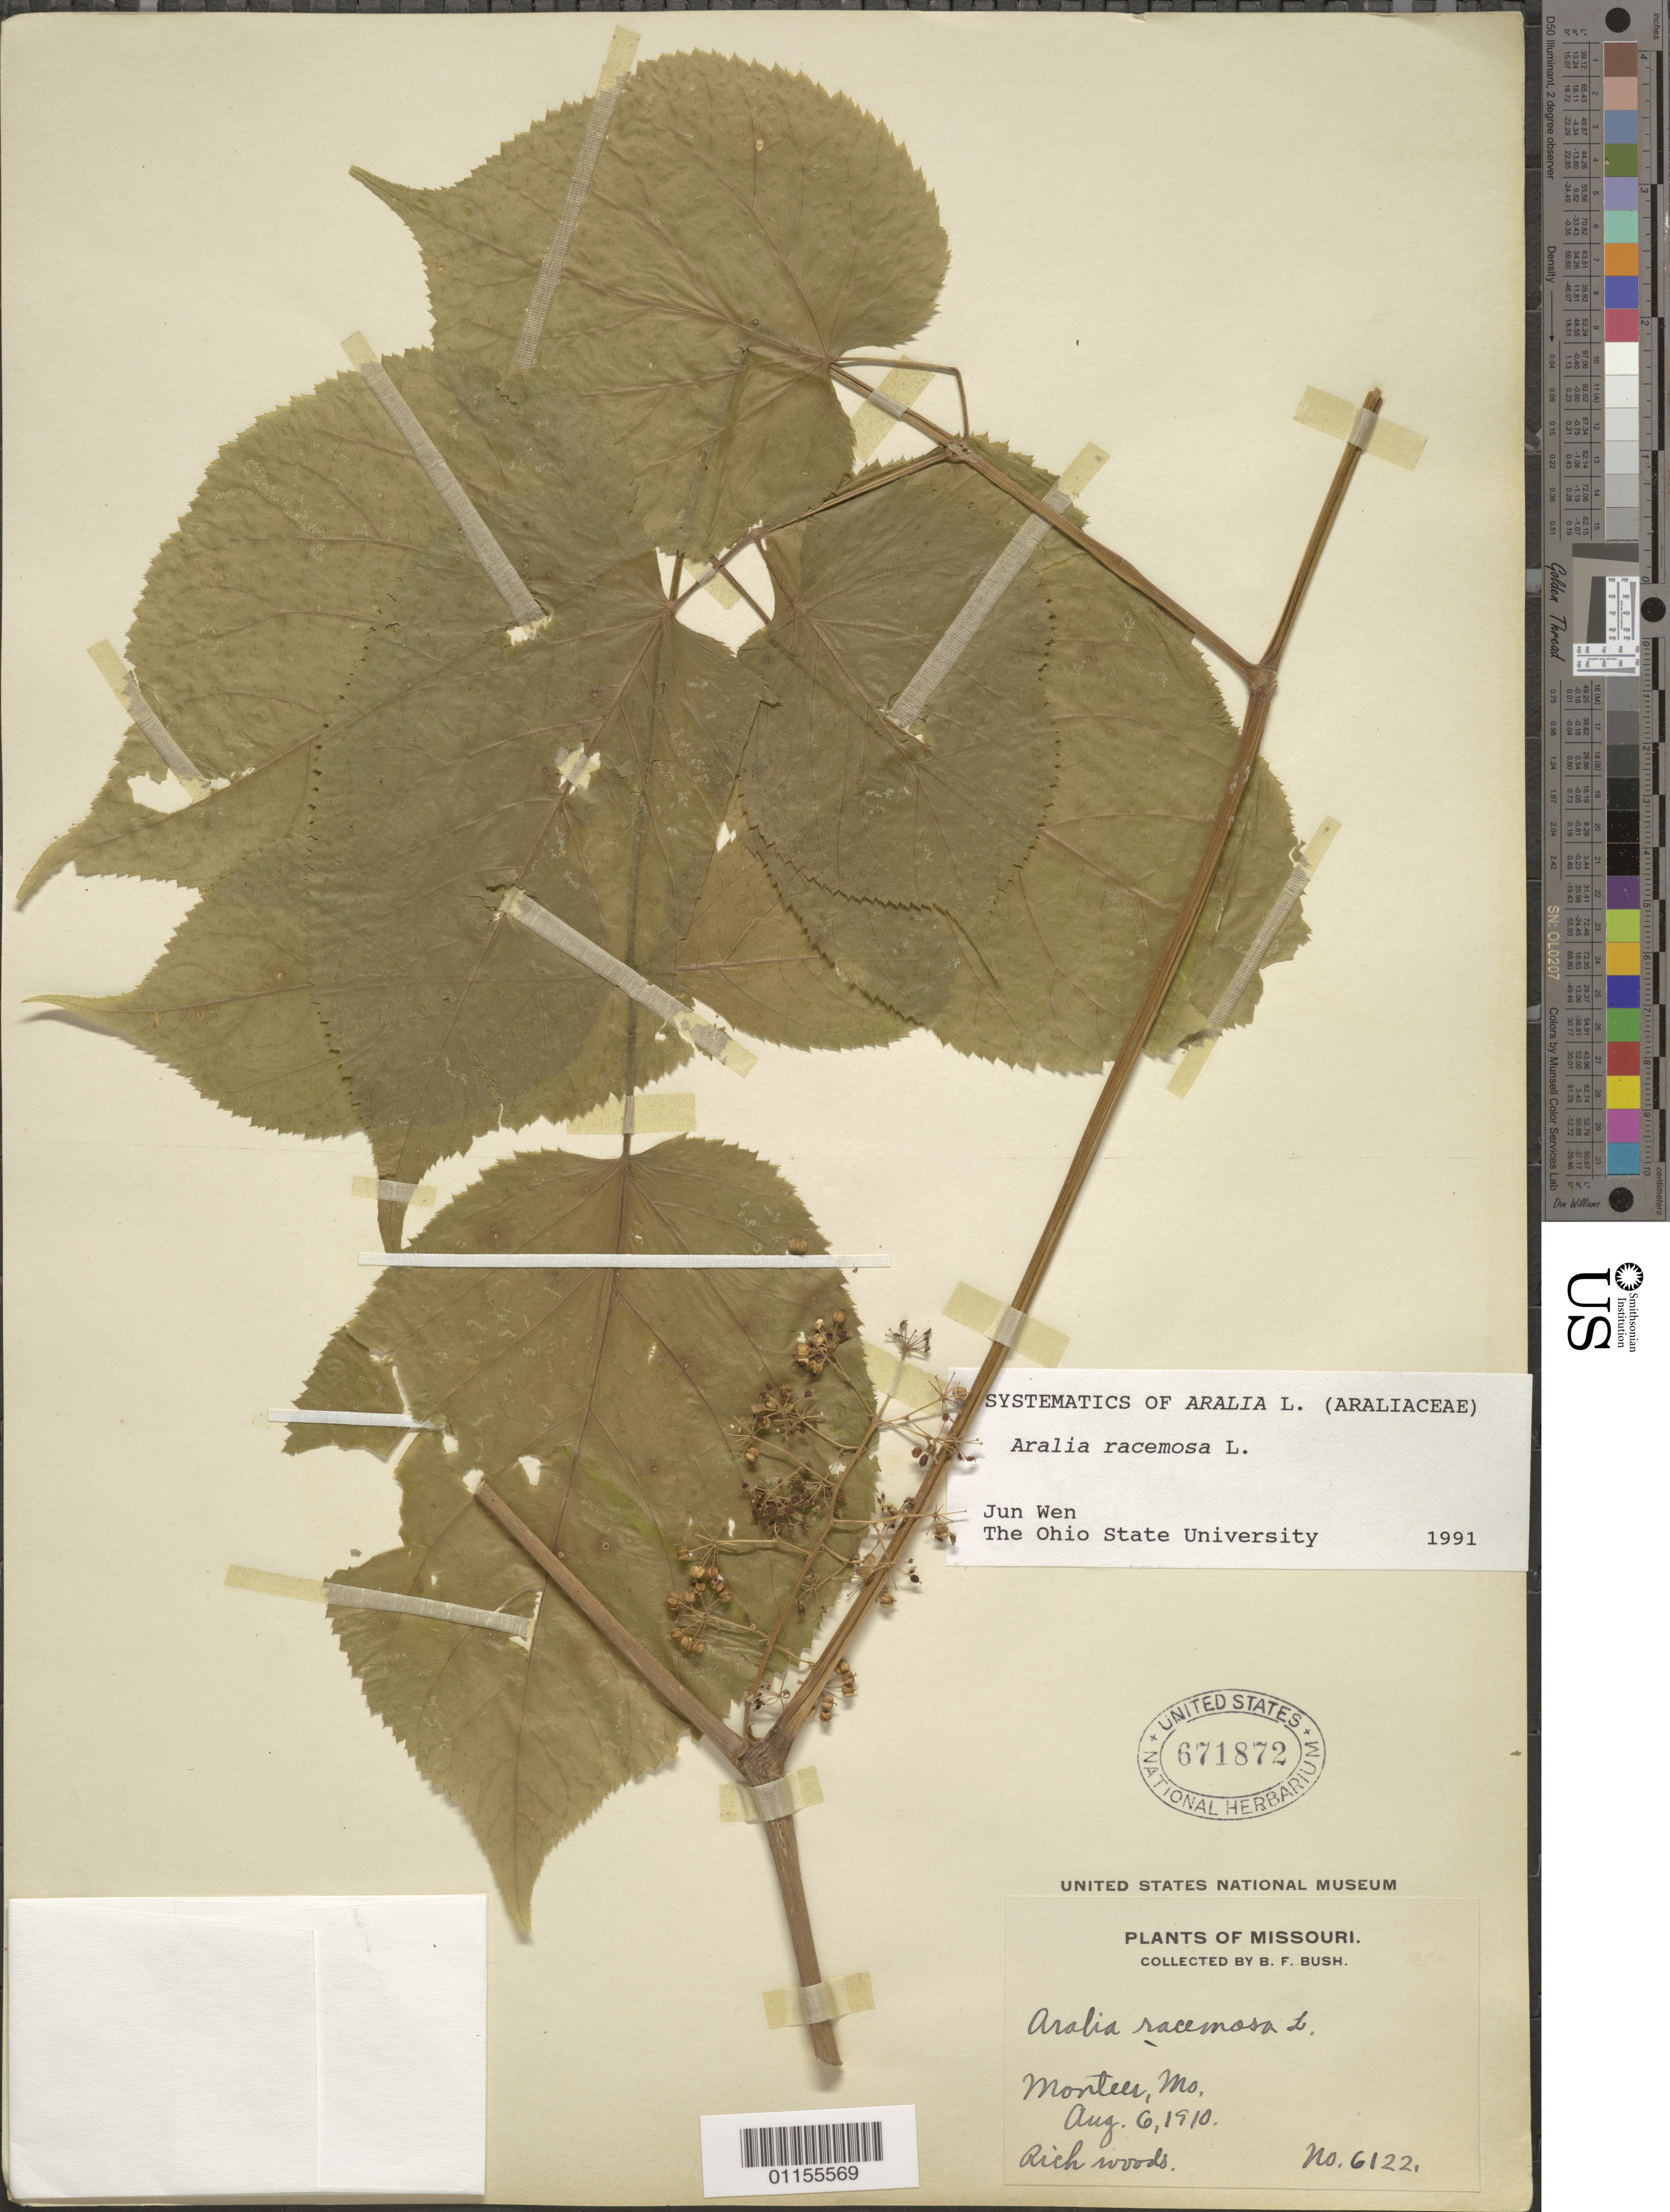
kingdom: Plantae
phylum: Tracheophyta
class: Magnoliopsida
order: Apiales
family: Araliaceae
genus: Aralia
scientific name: Aralia racemosa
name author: L.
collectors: B. F. Bush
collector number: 6122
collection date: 1910-08-06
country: United States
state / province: Missouri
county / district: Shannon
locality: Montier.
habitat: Rich woods.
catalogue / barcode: US 671872